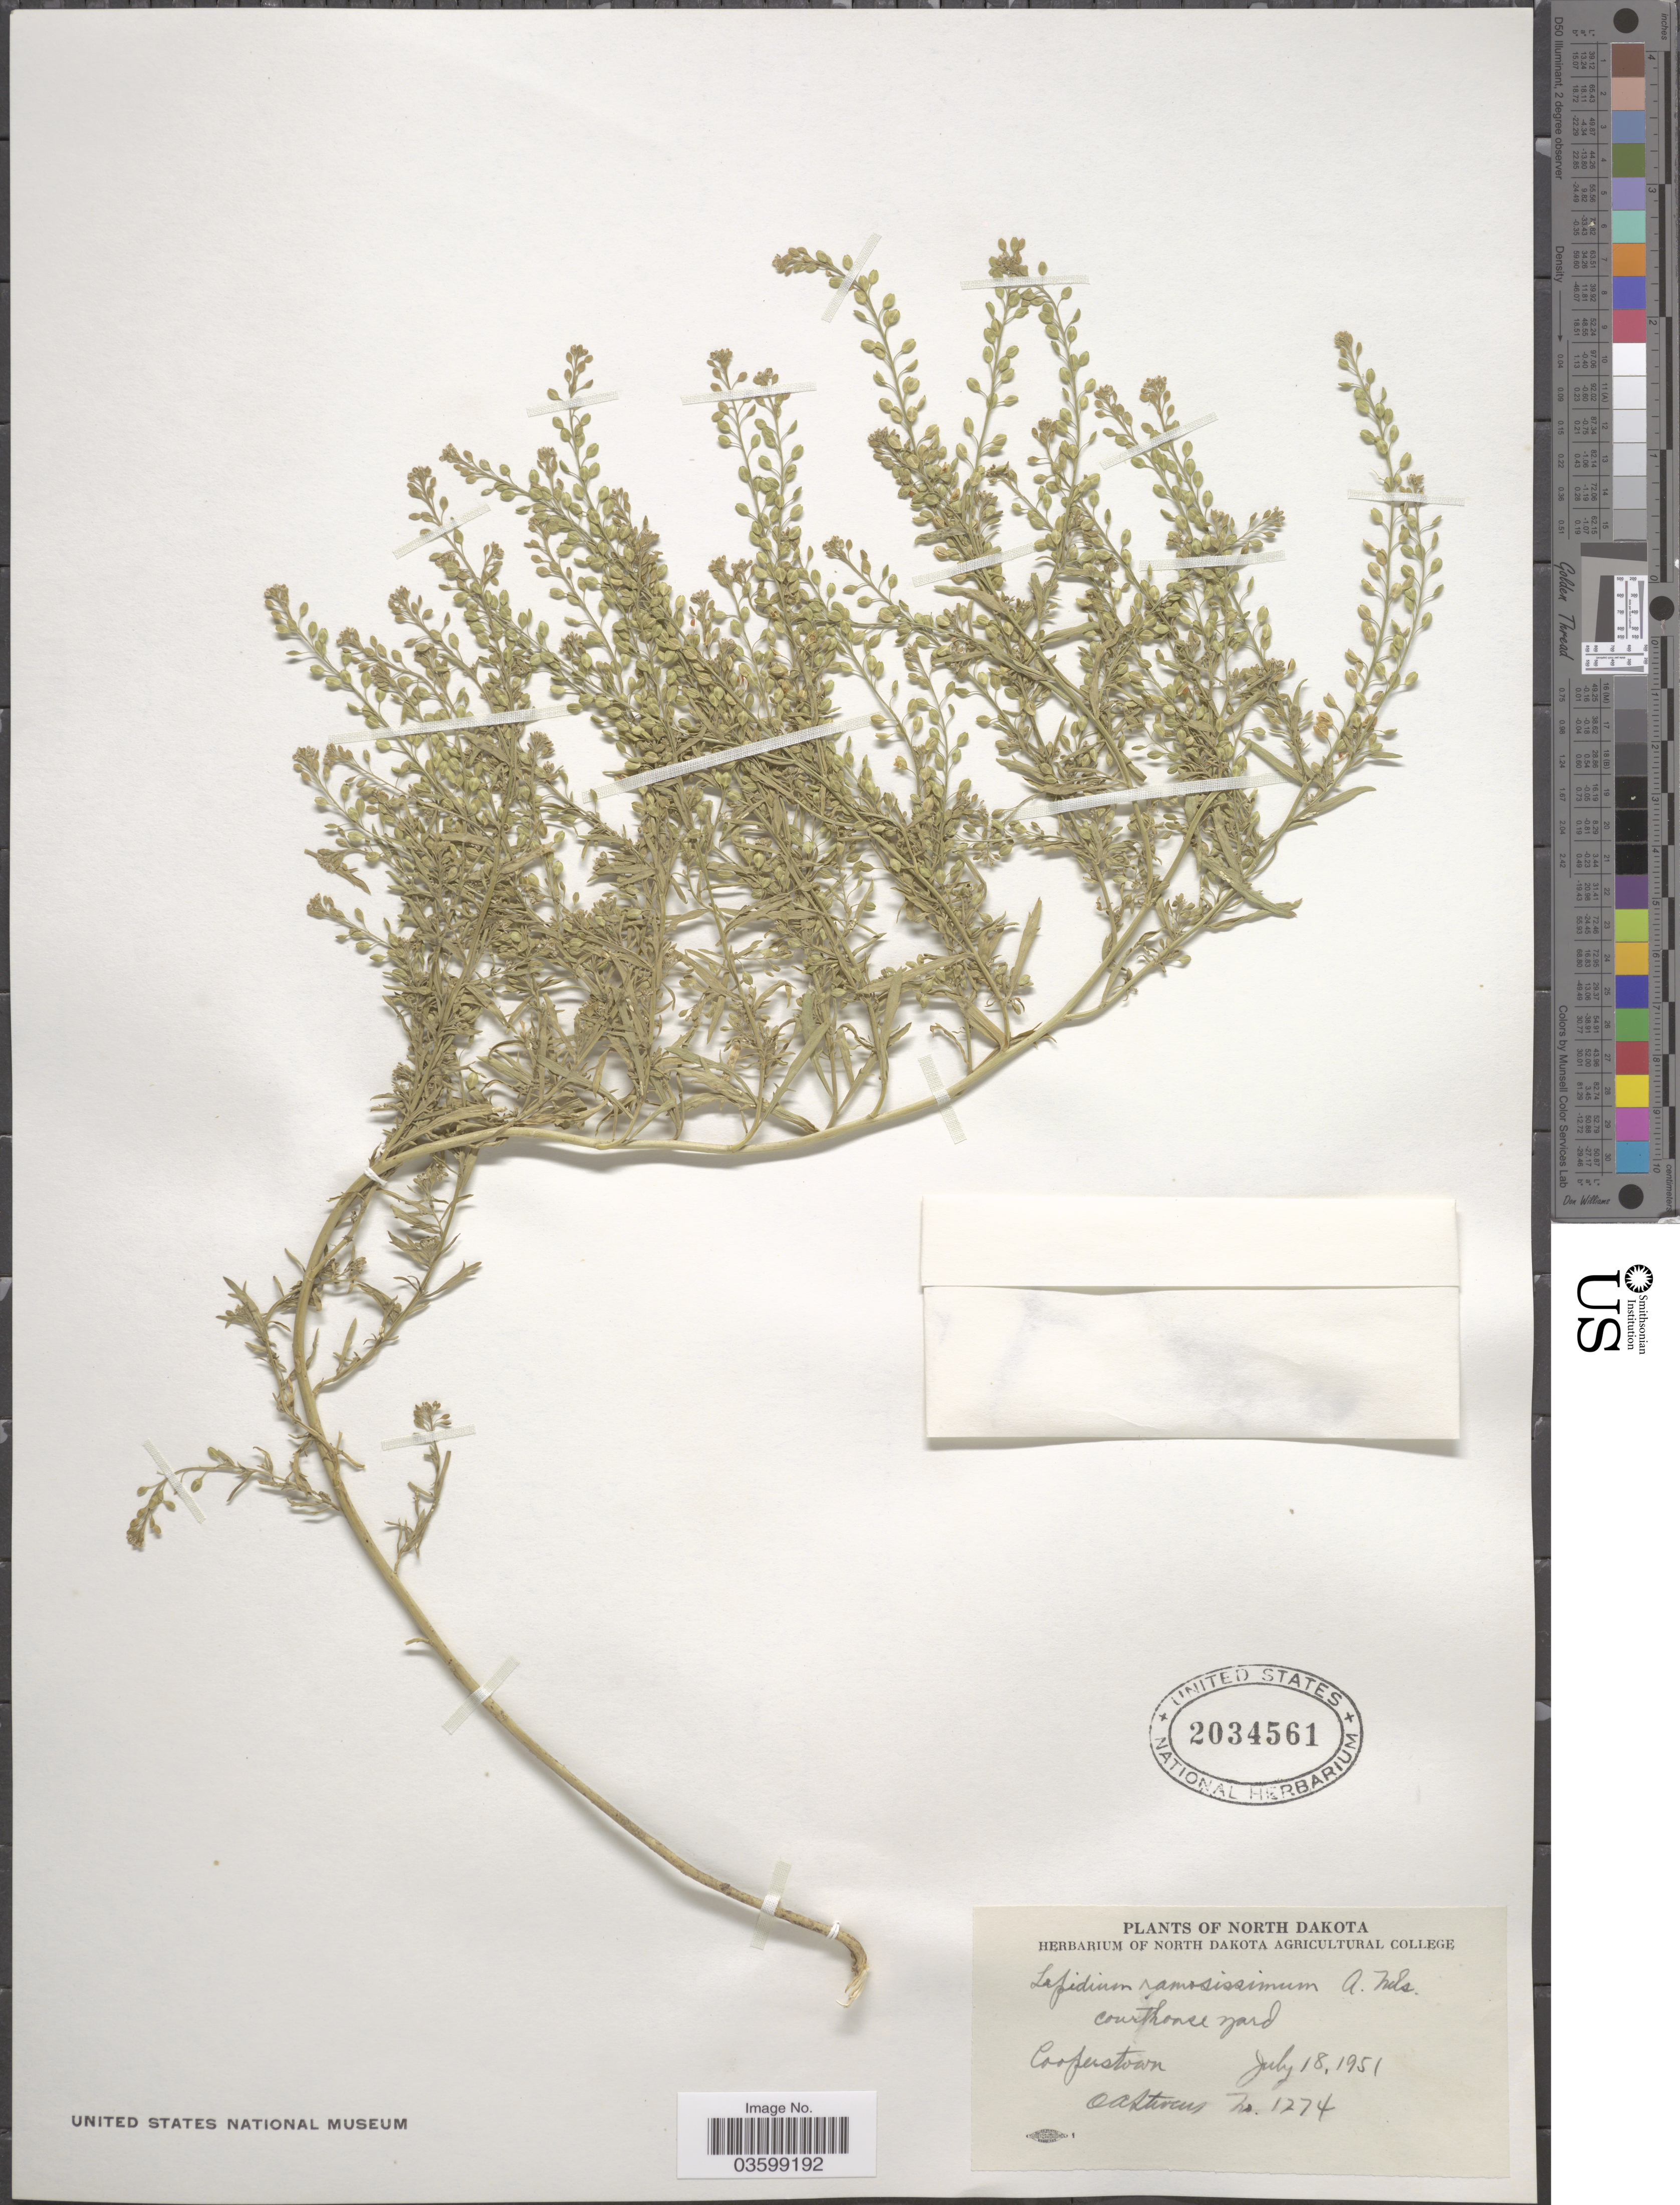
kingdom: Plantae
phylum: Tracheophyta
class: Magnoliopsida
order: Brassicales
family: Brassicaceae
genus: Lepidium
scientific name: Lepidium ramosissimum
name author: A. Nelson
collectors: A. Strans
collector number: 1274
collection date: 1951-07-18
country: United States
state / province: North Dakota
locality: Courthonse yard. Cooperstown.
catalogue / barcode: US 2034561